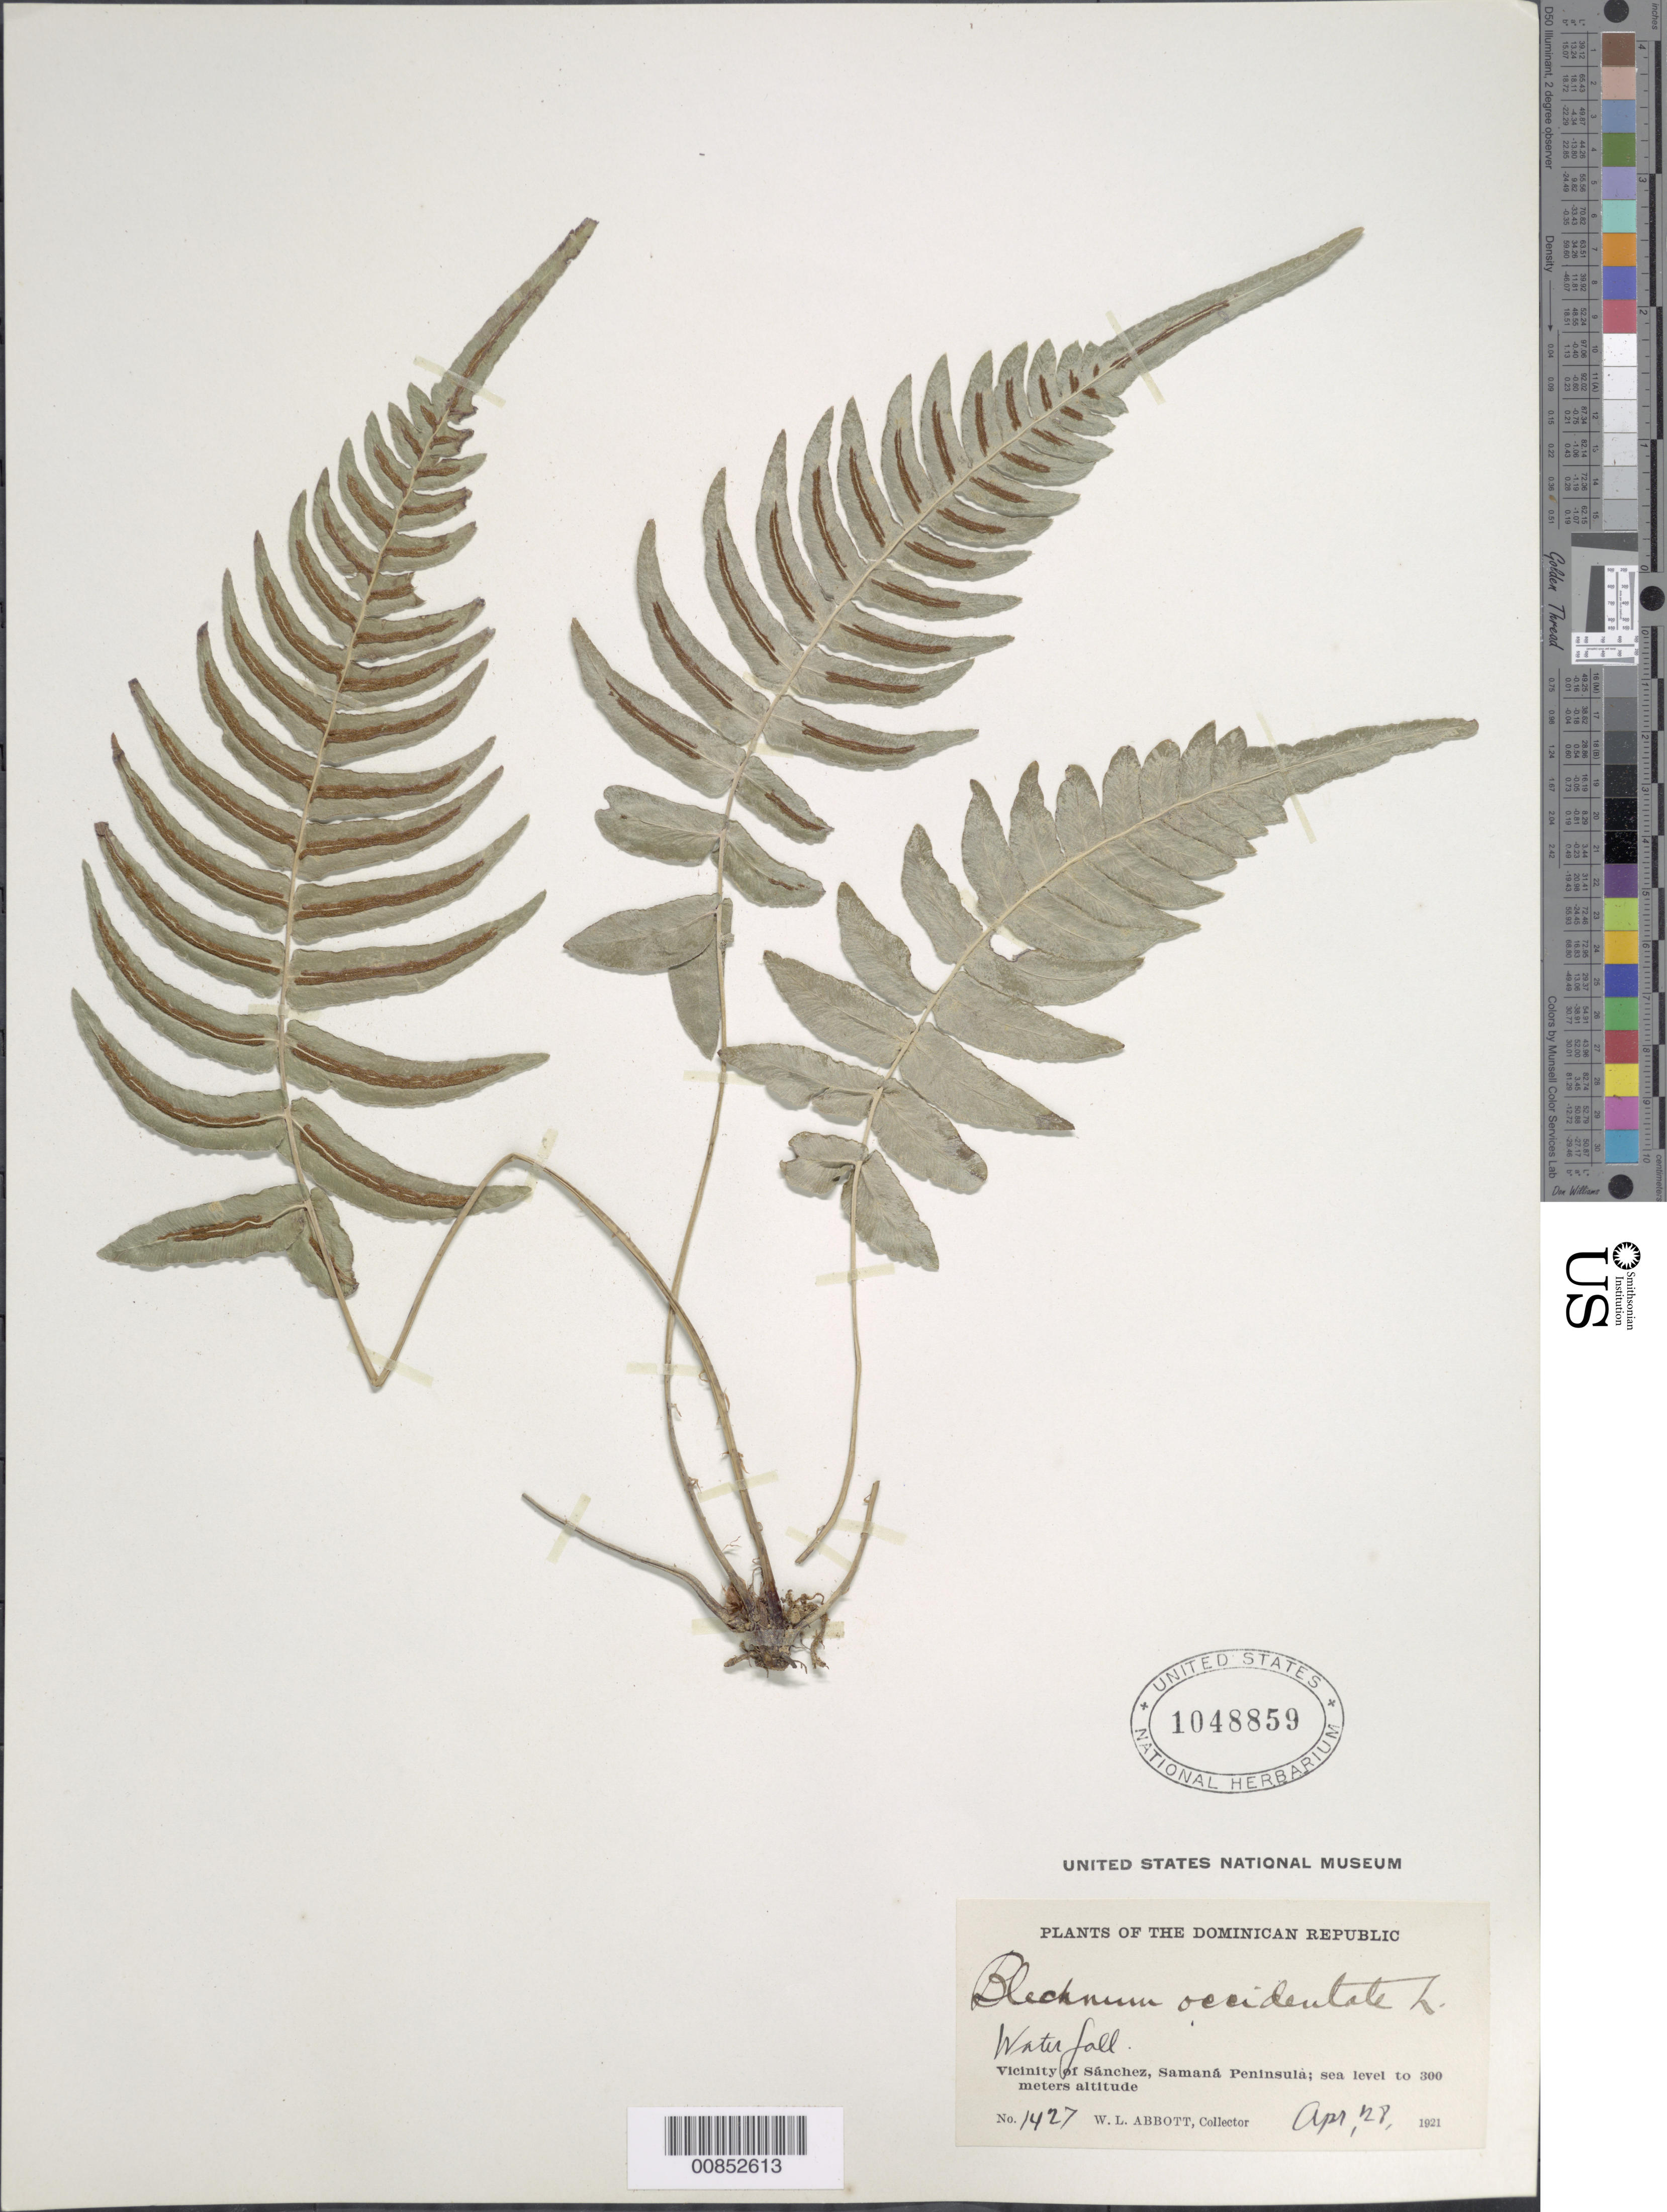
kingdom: Plantae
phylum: Tracheophyta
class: Polypodiopsida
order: Polypodiales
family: Blechnaceae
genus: Blechnum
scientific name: Blechnum occidentale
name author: L.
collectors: W. L. Abbott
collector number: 1427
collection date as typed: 28 Apr 1921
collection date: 1921-04-28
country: Dominican Republic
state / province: Samana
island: Hispaniola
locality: Sánchez vicinity, Samaná Peninsula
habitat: Waterfall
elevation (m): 0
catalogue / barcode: US 1048859